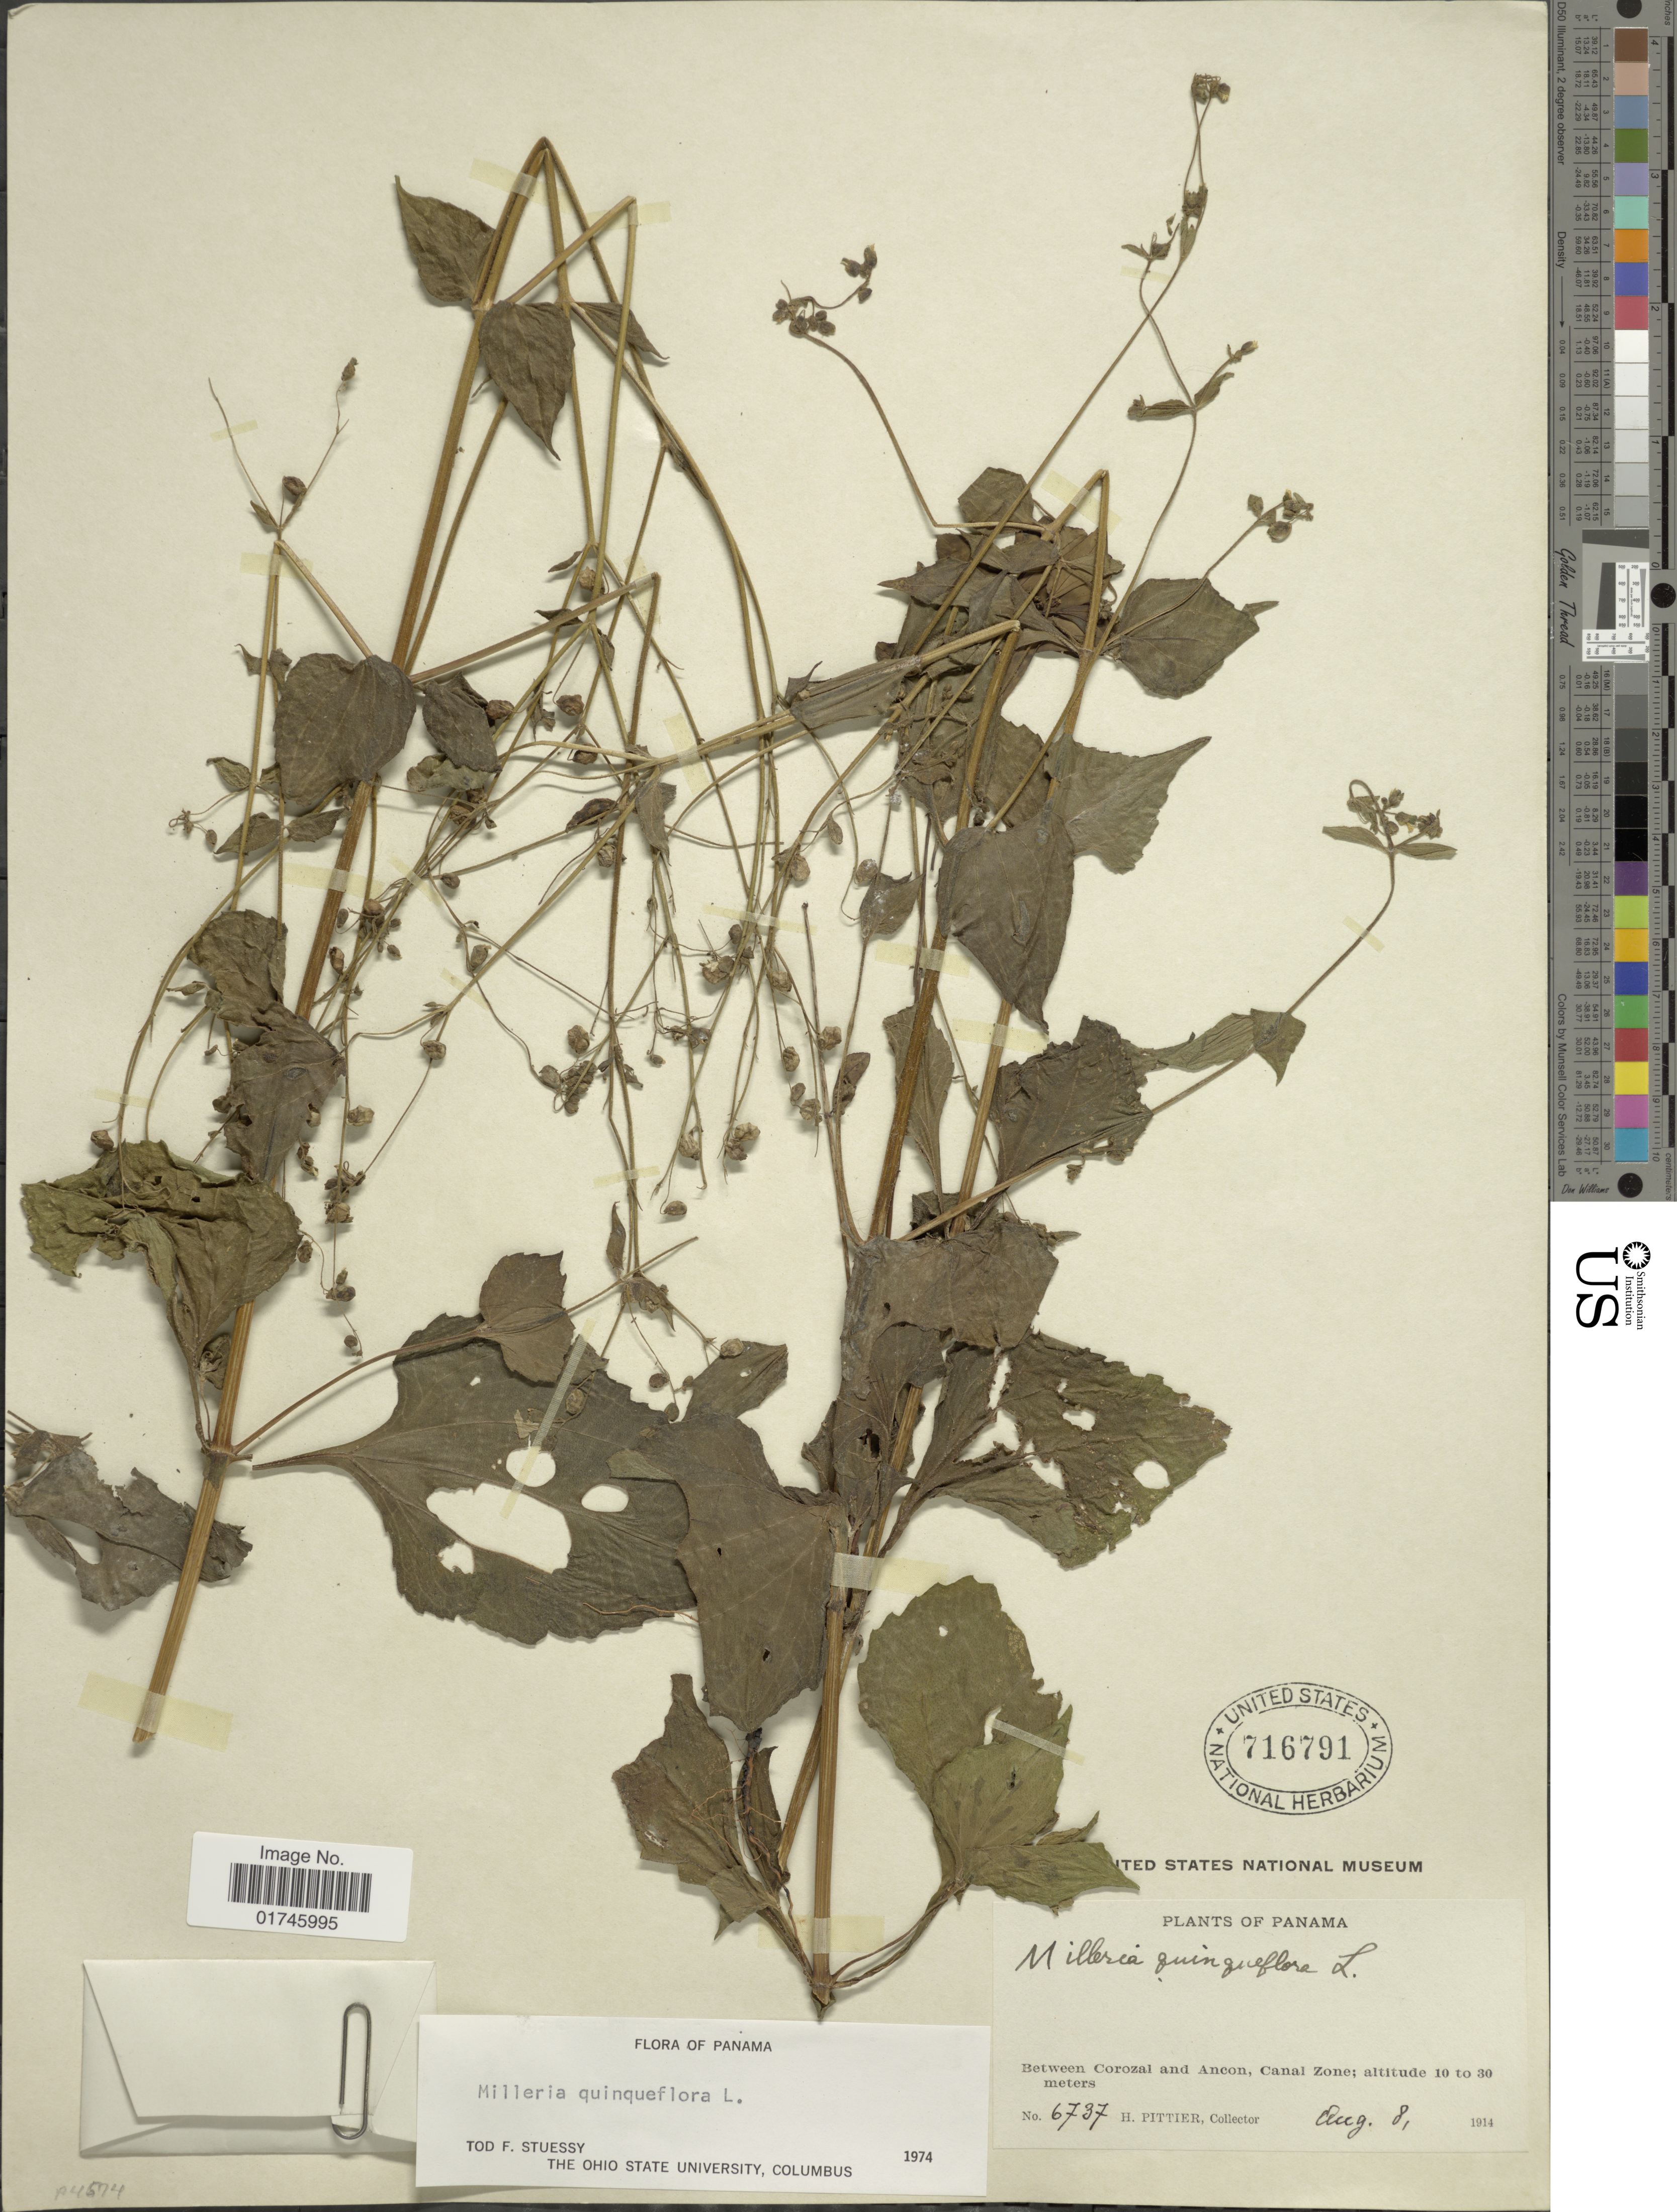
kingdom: Plantae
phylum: Tracheophyta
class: Magnoliopsida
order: Asterales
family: Asteraceae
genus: Milleria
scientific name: Milleria quinqueflora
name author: L.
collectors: H. F. Pittier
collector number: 63737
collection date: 1914-08-08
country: Panama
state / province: Colón / Panamá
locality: Between Corozal and Ancon, Canal Zone.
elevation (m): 10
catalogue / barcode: US 716791